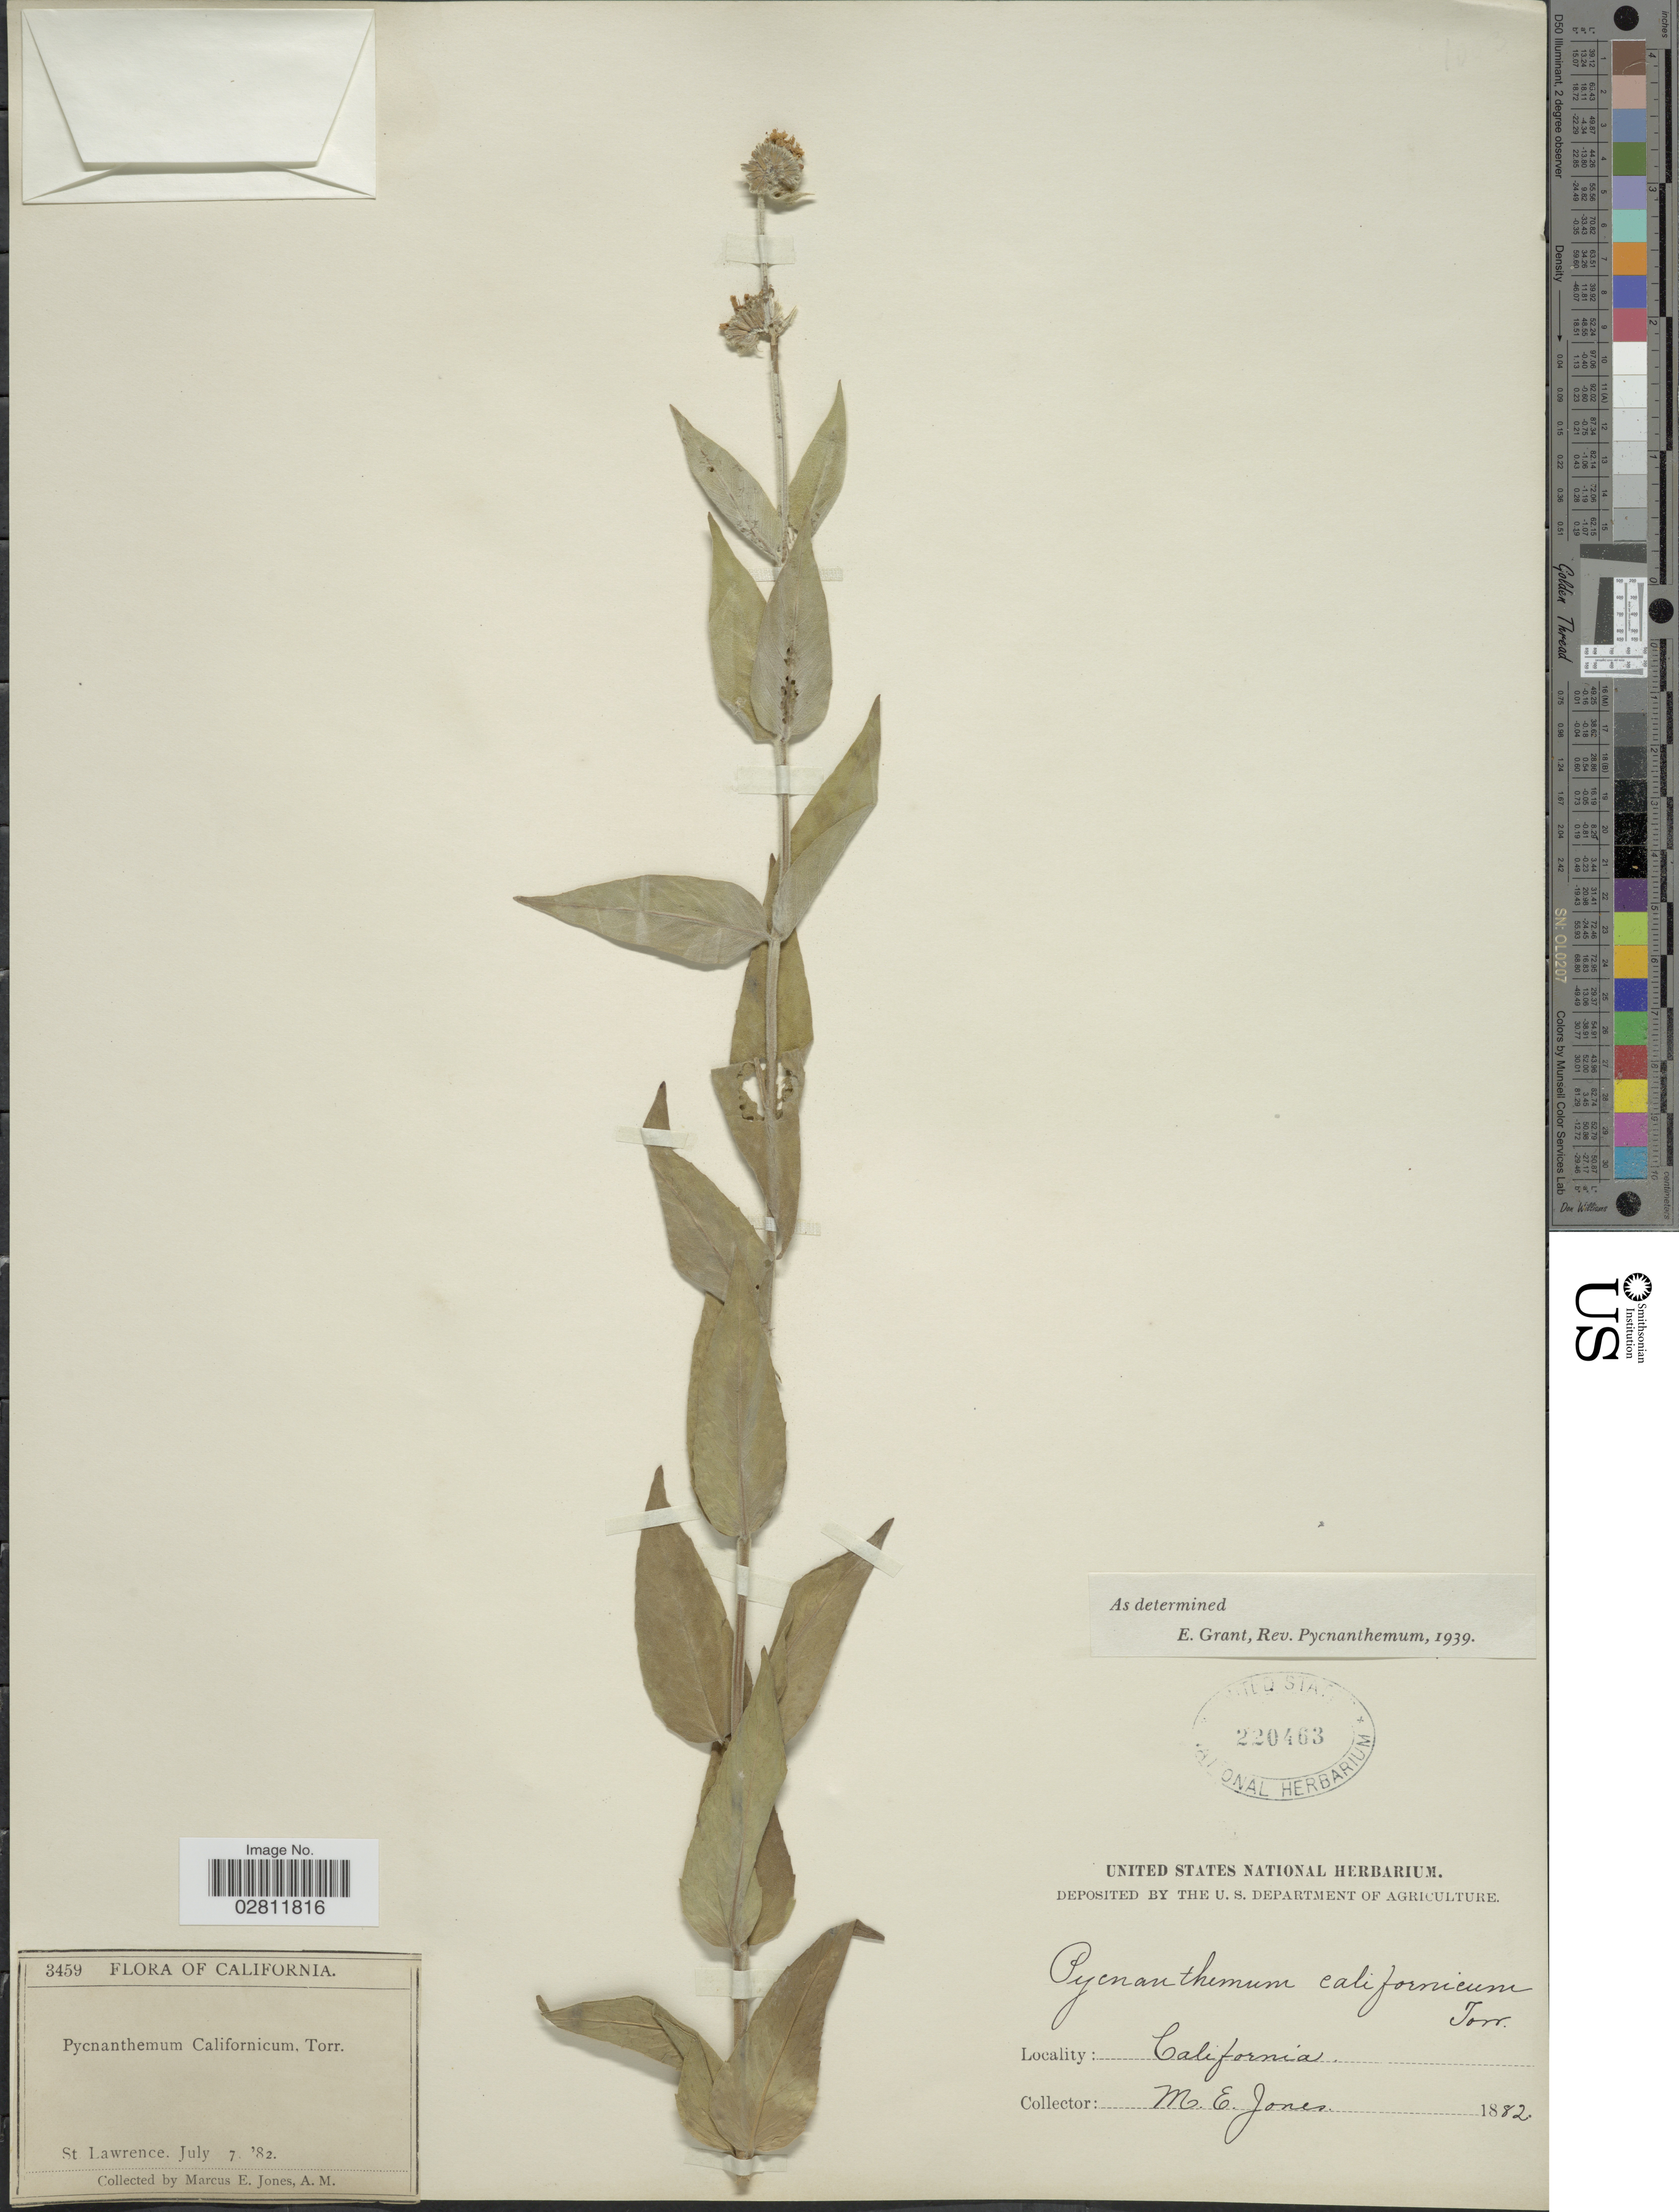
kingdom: Plantae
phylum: Tracheophyta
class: Magnoliopsida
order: Lamiales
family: Lamiaceae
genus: Pycnanthemum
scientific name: Pycnanthemum californicum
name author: Torr. ex Durand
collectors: M. E. Jones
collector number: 3459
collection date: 1882-07-07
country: United States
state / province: California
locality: St. Lawrence.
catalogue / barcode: US 220463